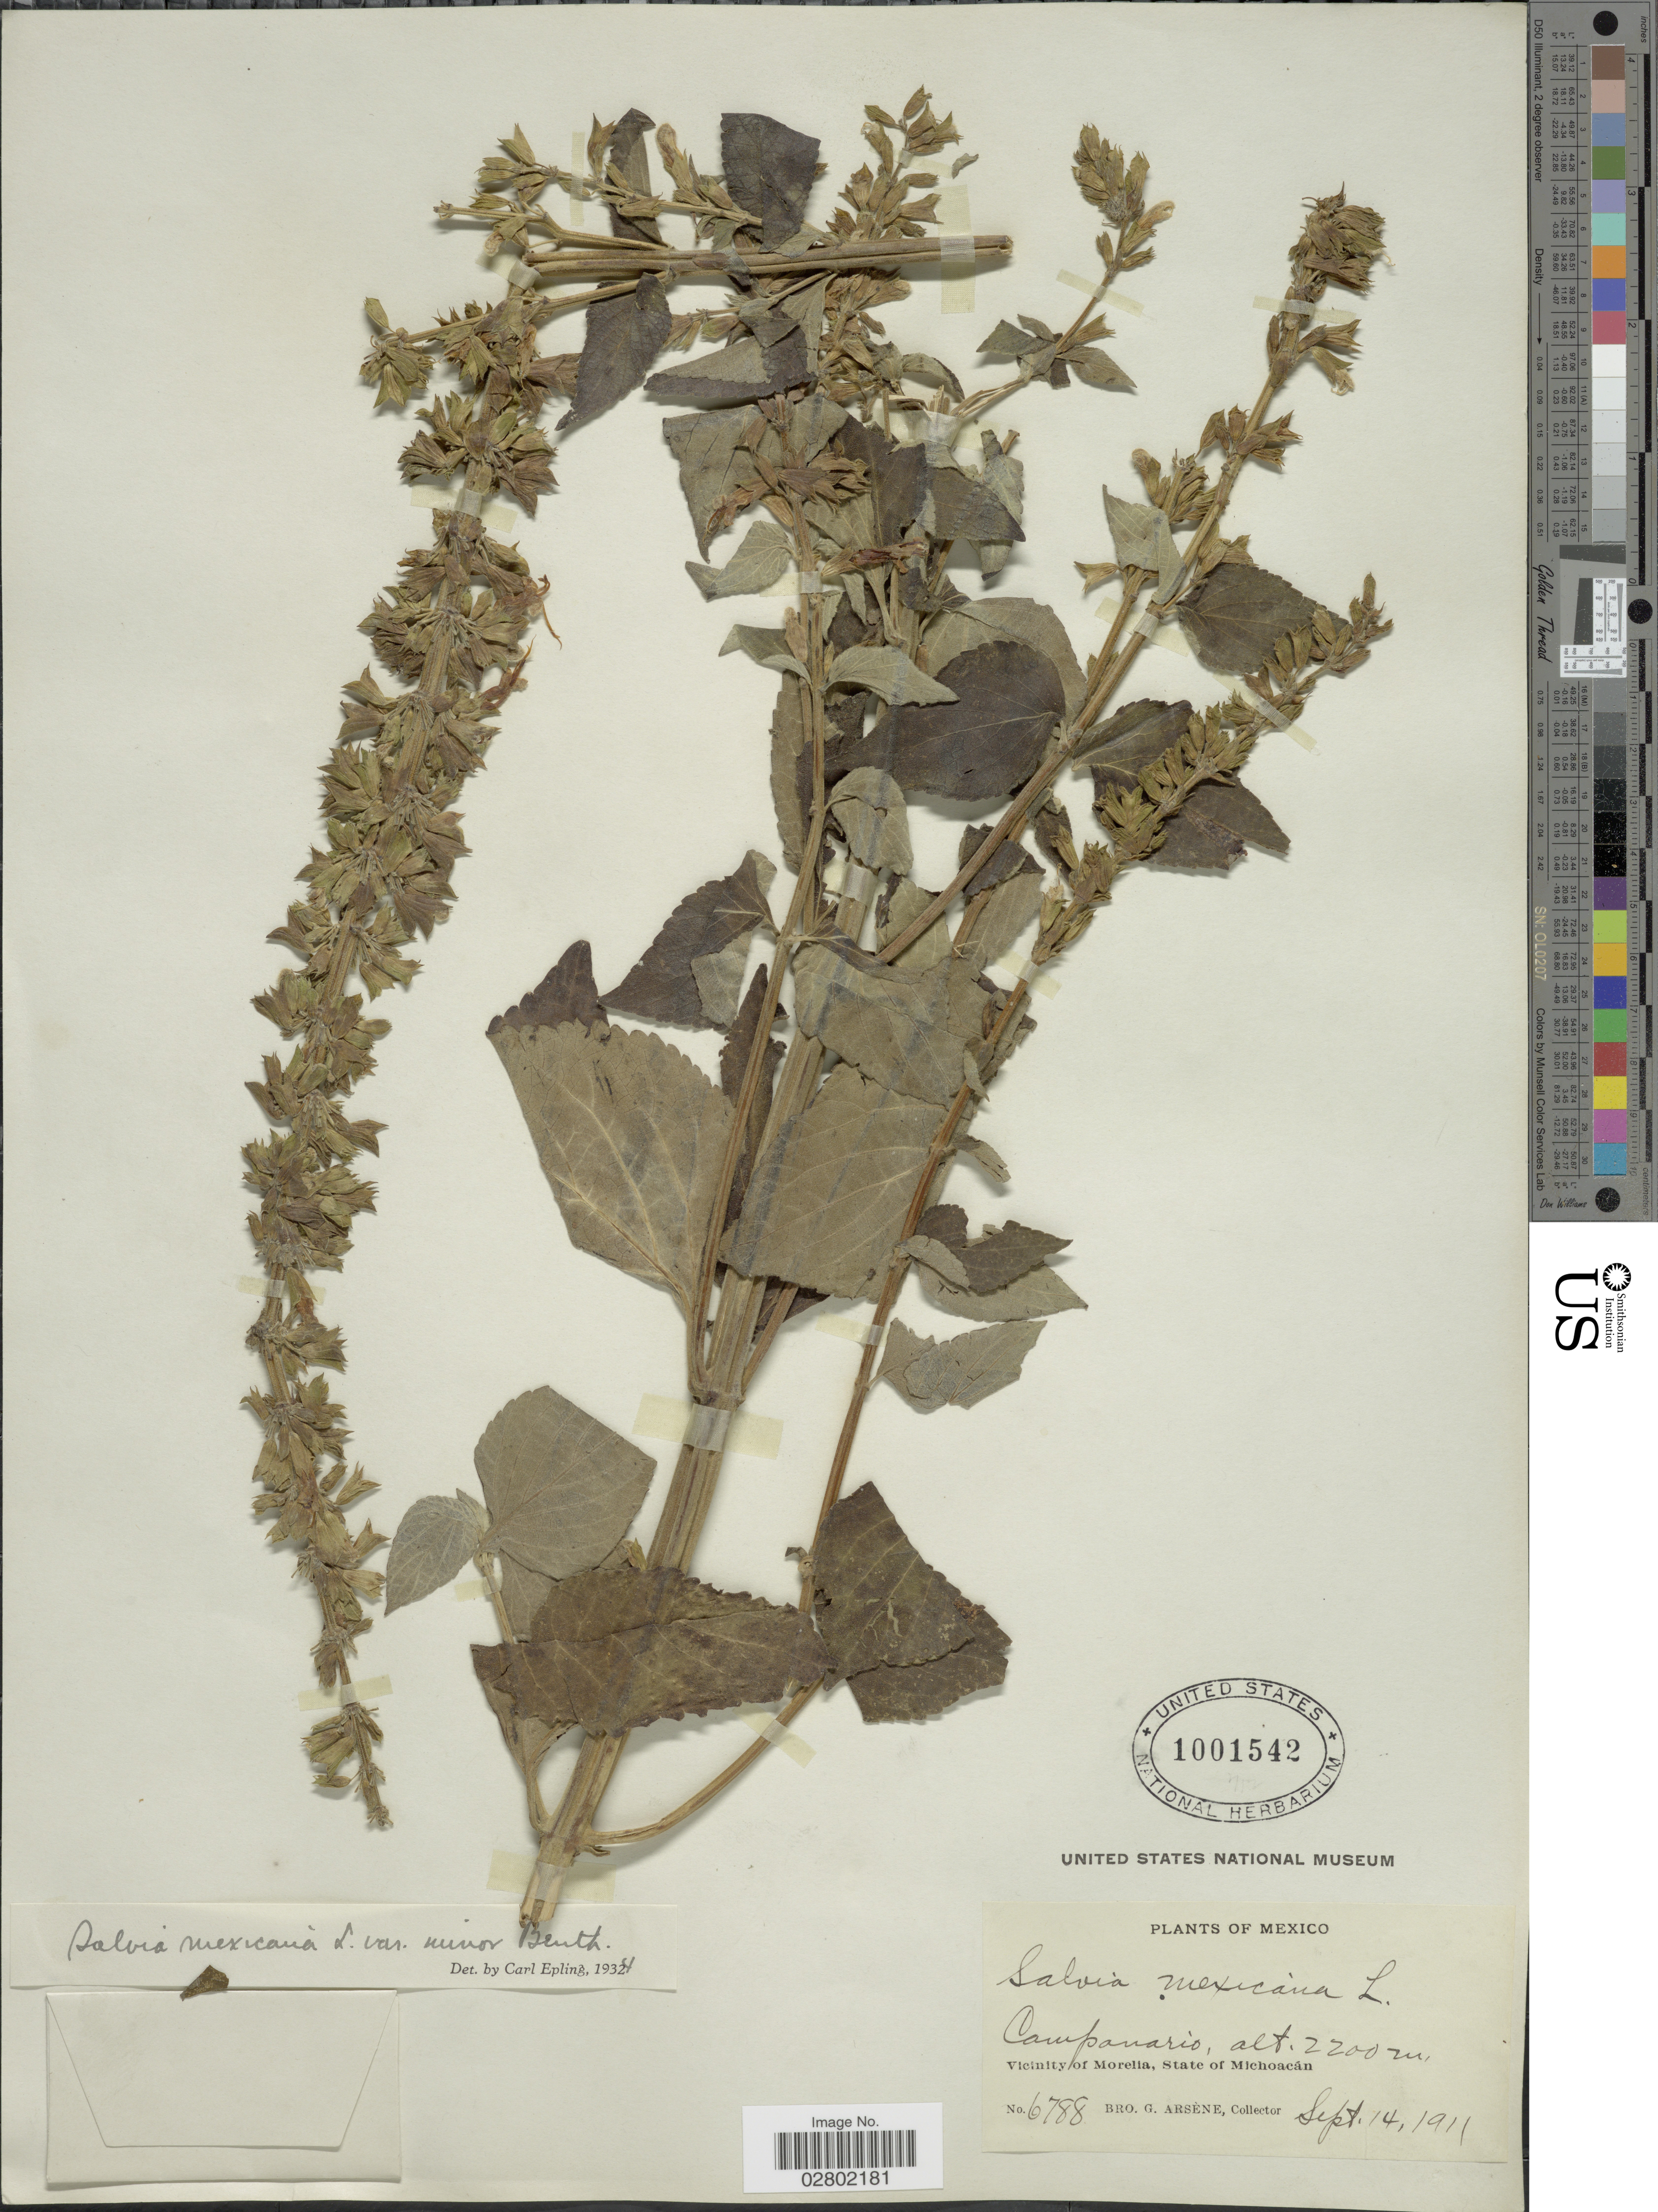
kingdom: Plantae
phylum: Tracheophyta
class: Magnoliopsida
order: Lamiales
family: Lamiaceae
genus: Salvia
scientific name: Salvia mexicana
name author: L.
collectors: Bro. G. Arsène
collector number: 6788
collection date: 1911-09-14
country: Mexico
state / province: Michoacán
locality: Campanario, Vicinity of Morelia.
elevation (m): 2200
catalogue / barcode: US 1001542